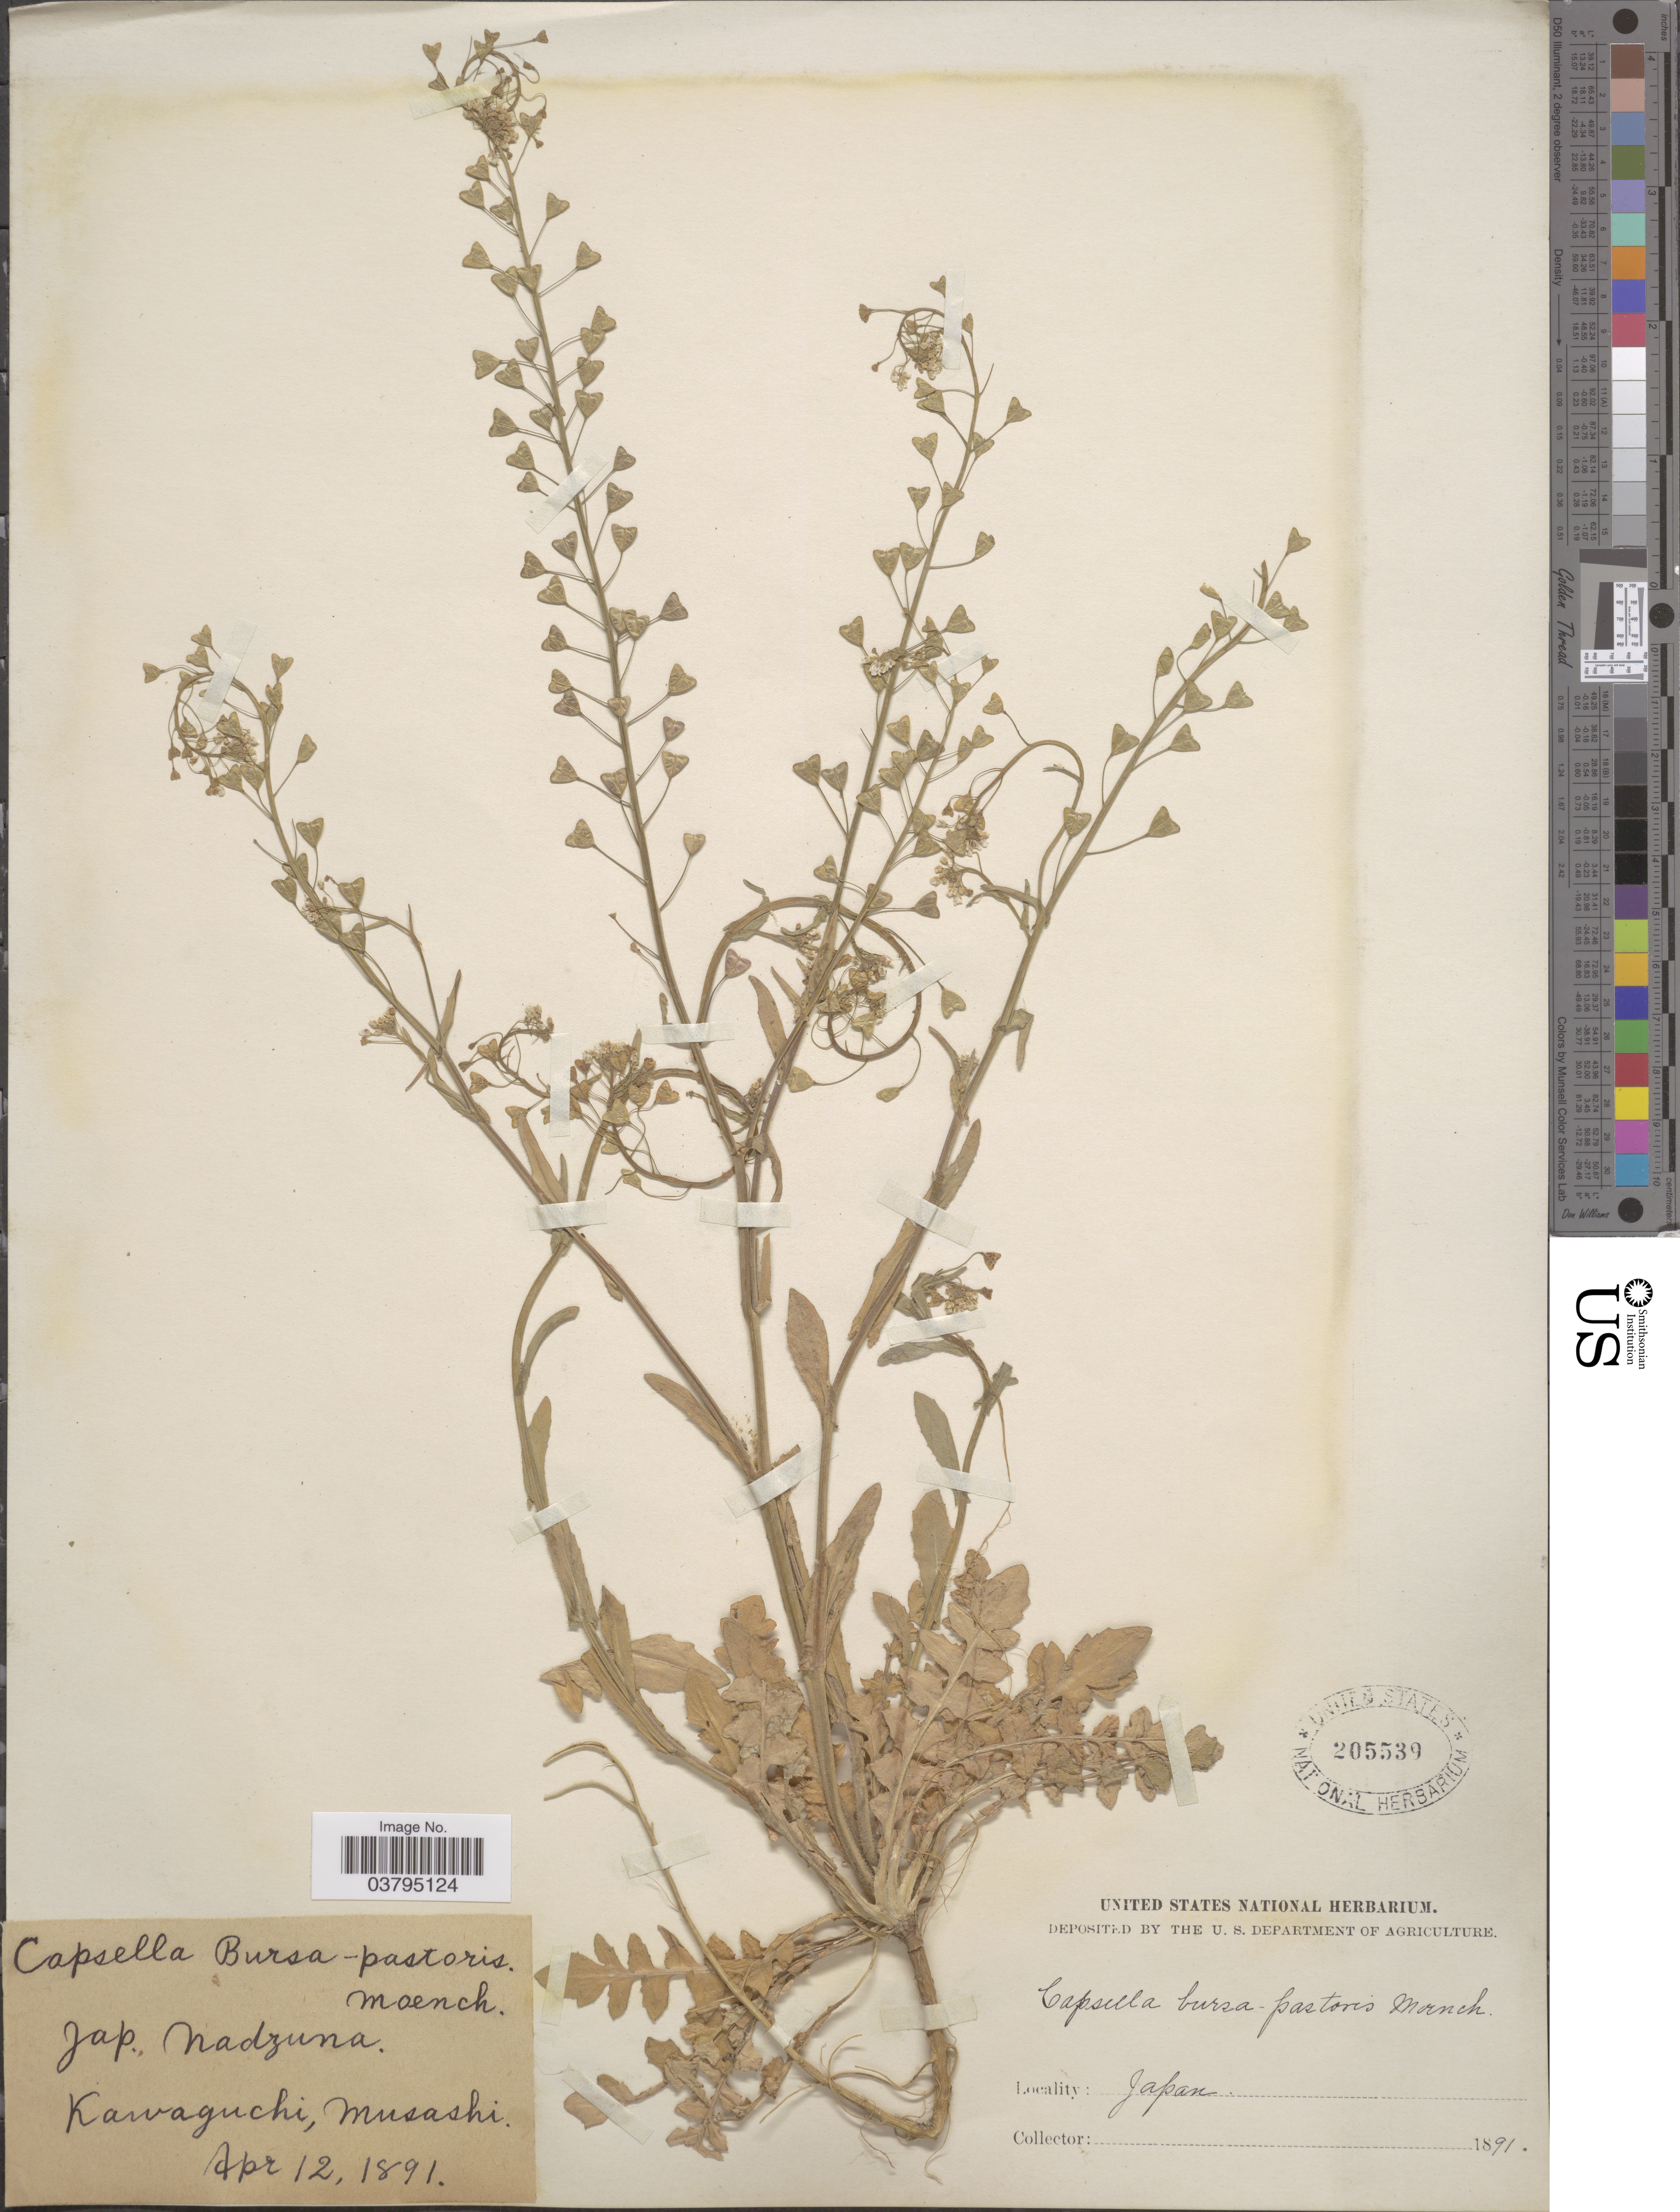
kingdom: Plantae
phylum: Tracheophyta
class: Magnoliopsida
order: Brassicales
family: Brassicaceae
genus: Capsella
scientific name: Capsella bursa-pastoris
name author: (L.) Medik.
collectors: Facchini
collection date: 1891-04-12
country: Japan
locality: Kawaguchi, Musashi.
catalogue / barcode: US 205539